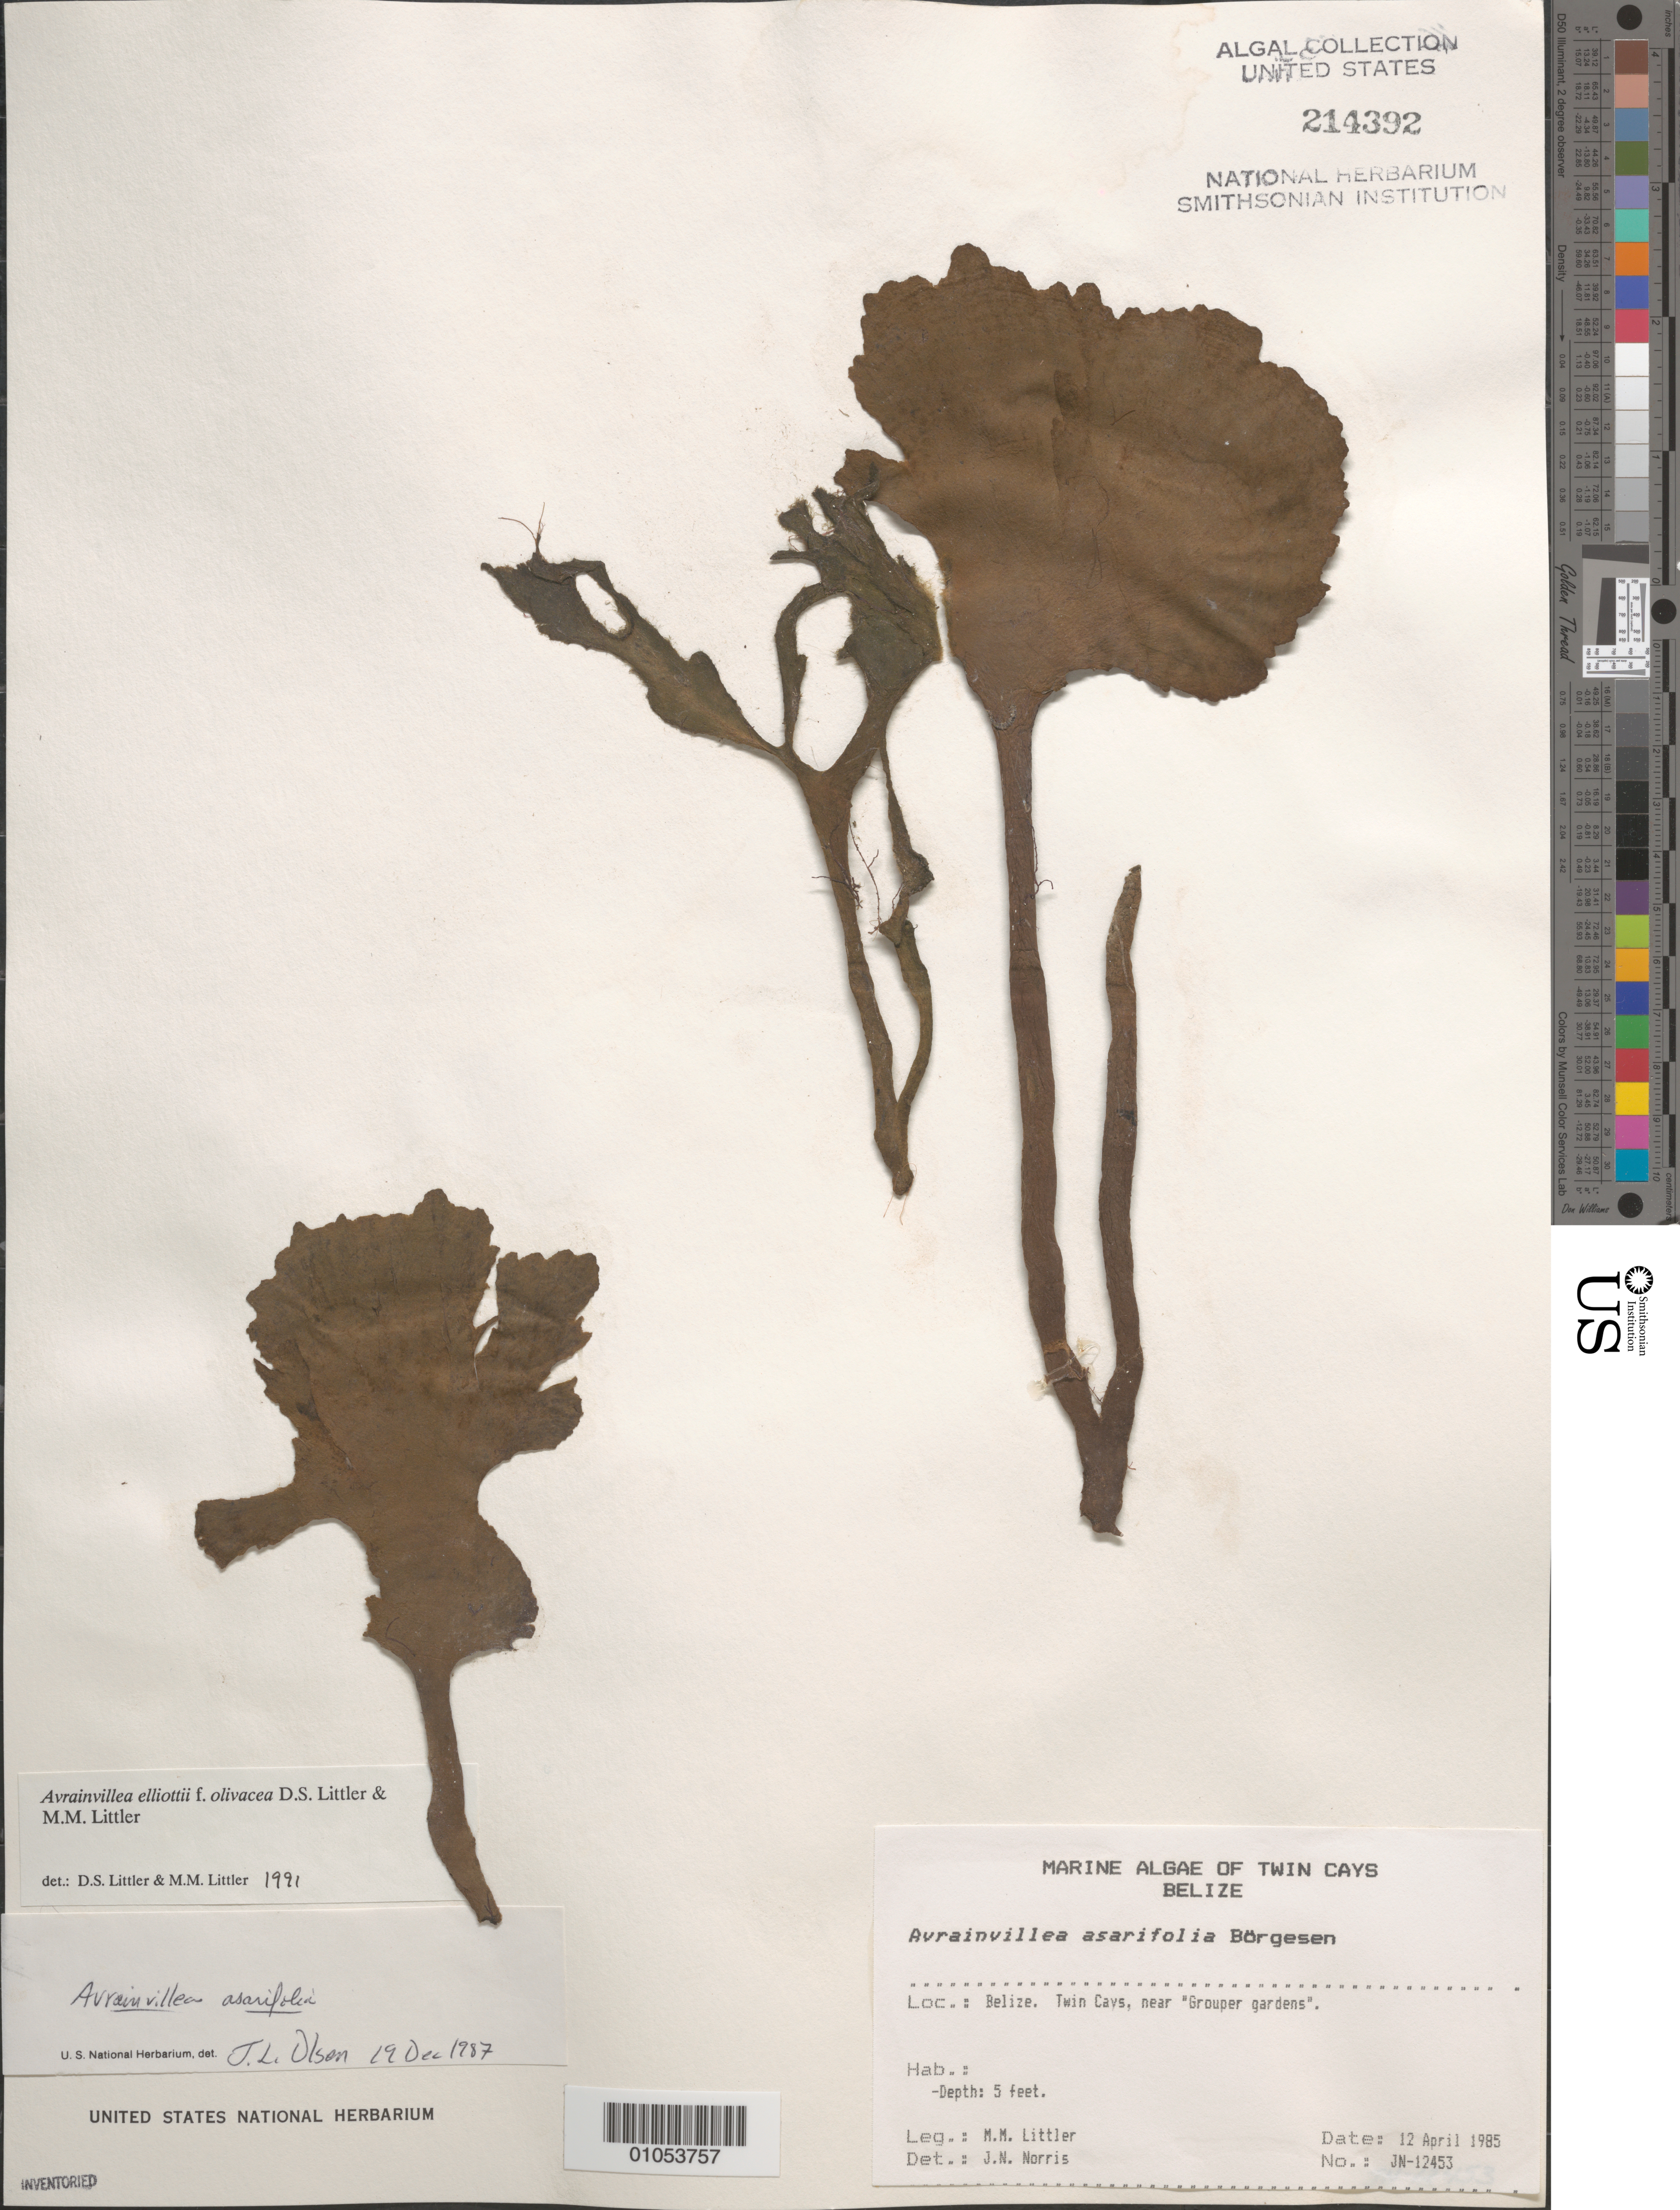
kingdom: Plantae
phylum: Chlorophyta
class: Ulvophyceae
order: Bryopsidales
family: Dichotomosiphonaceae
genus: Avrainvillea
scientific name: Avrainvillea elliottii f. olivacea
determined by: Littler, D. S.; Littler, M. M.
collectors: M. M. Littler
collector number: JN-12453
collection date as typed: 12 Apr 1985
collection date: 1985-04-12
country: Belize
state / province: Stann Creek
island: Twin Cays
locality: Near Grouper Gardens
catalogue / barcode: US 214392